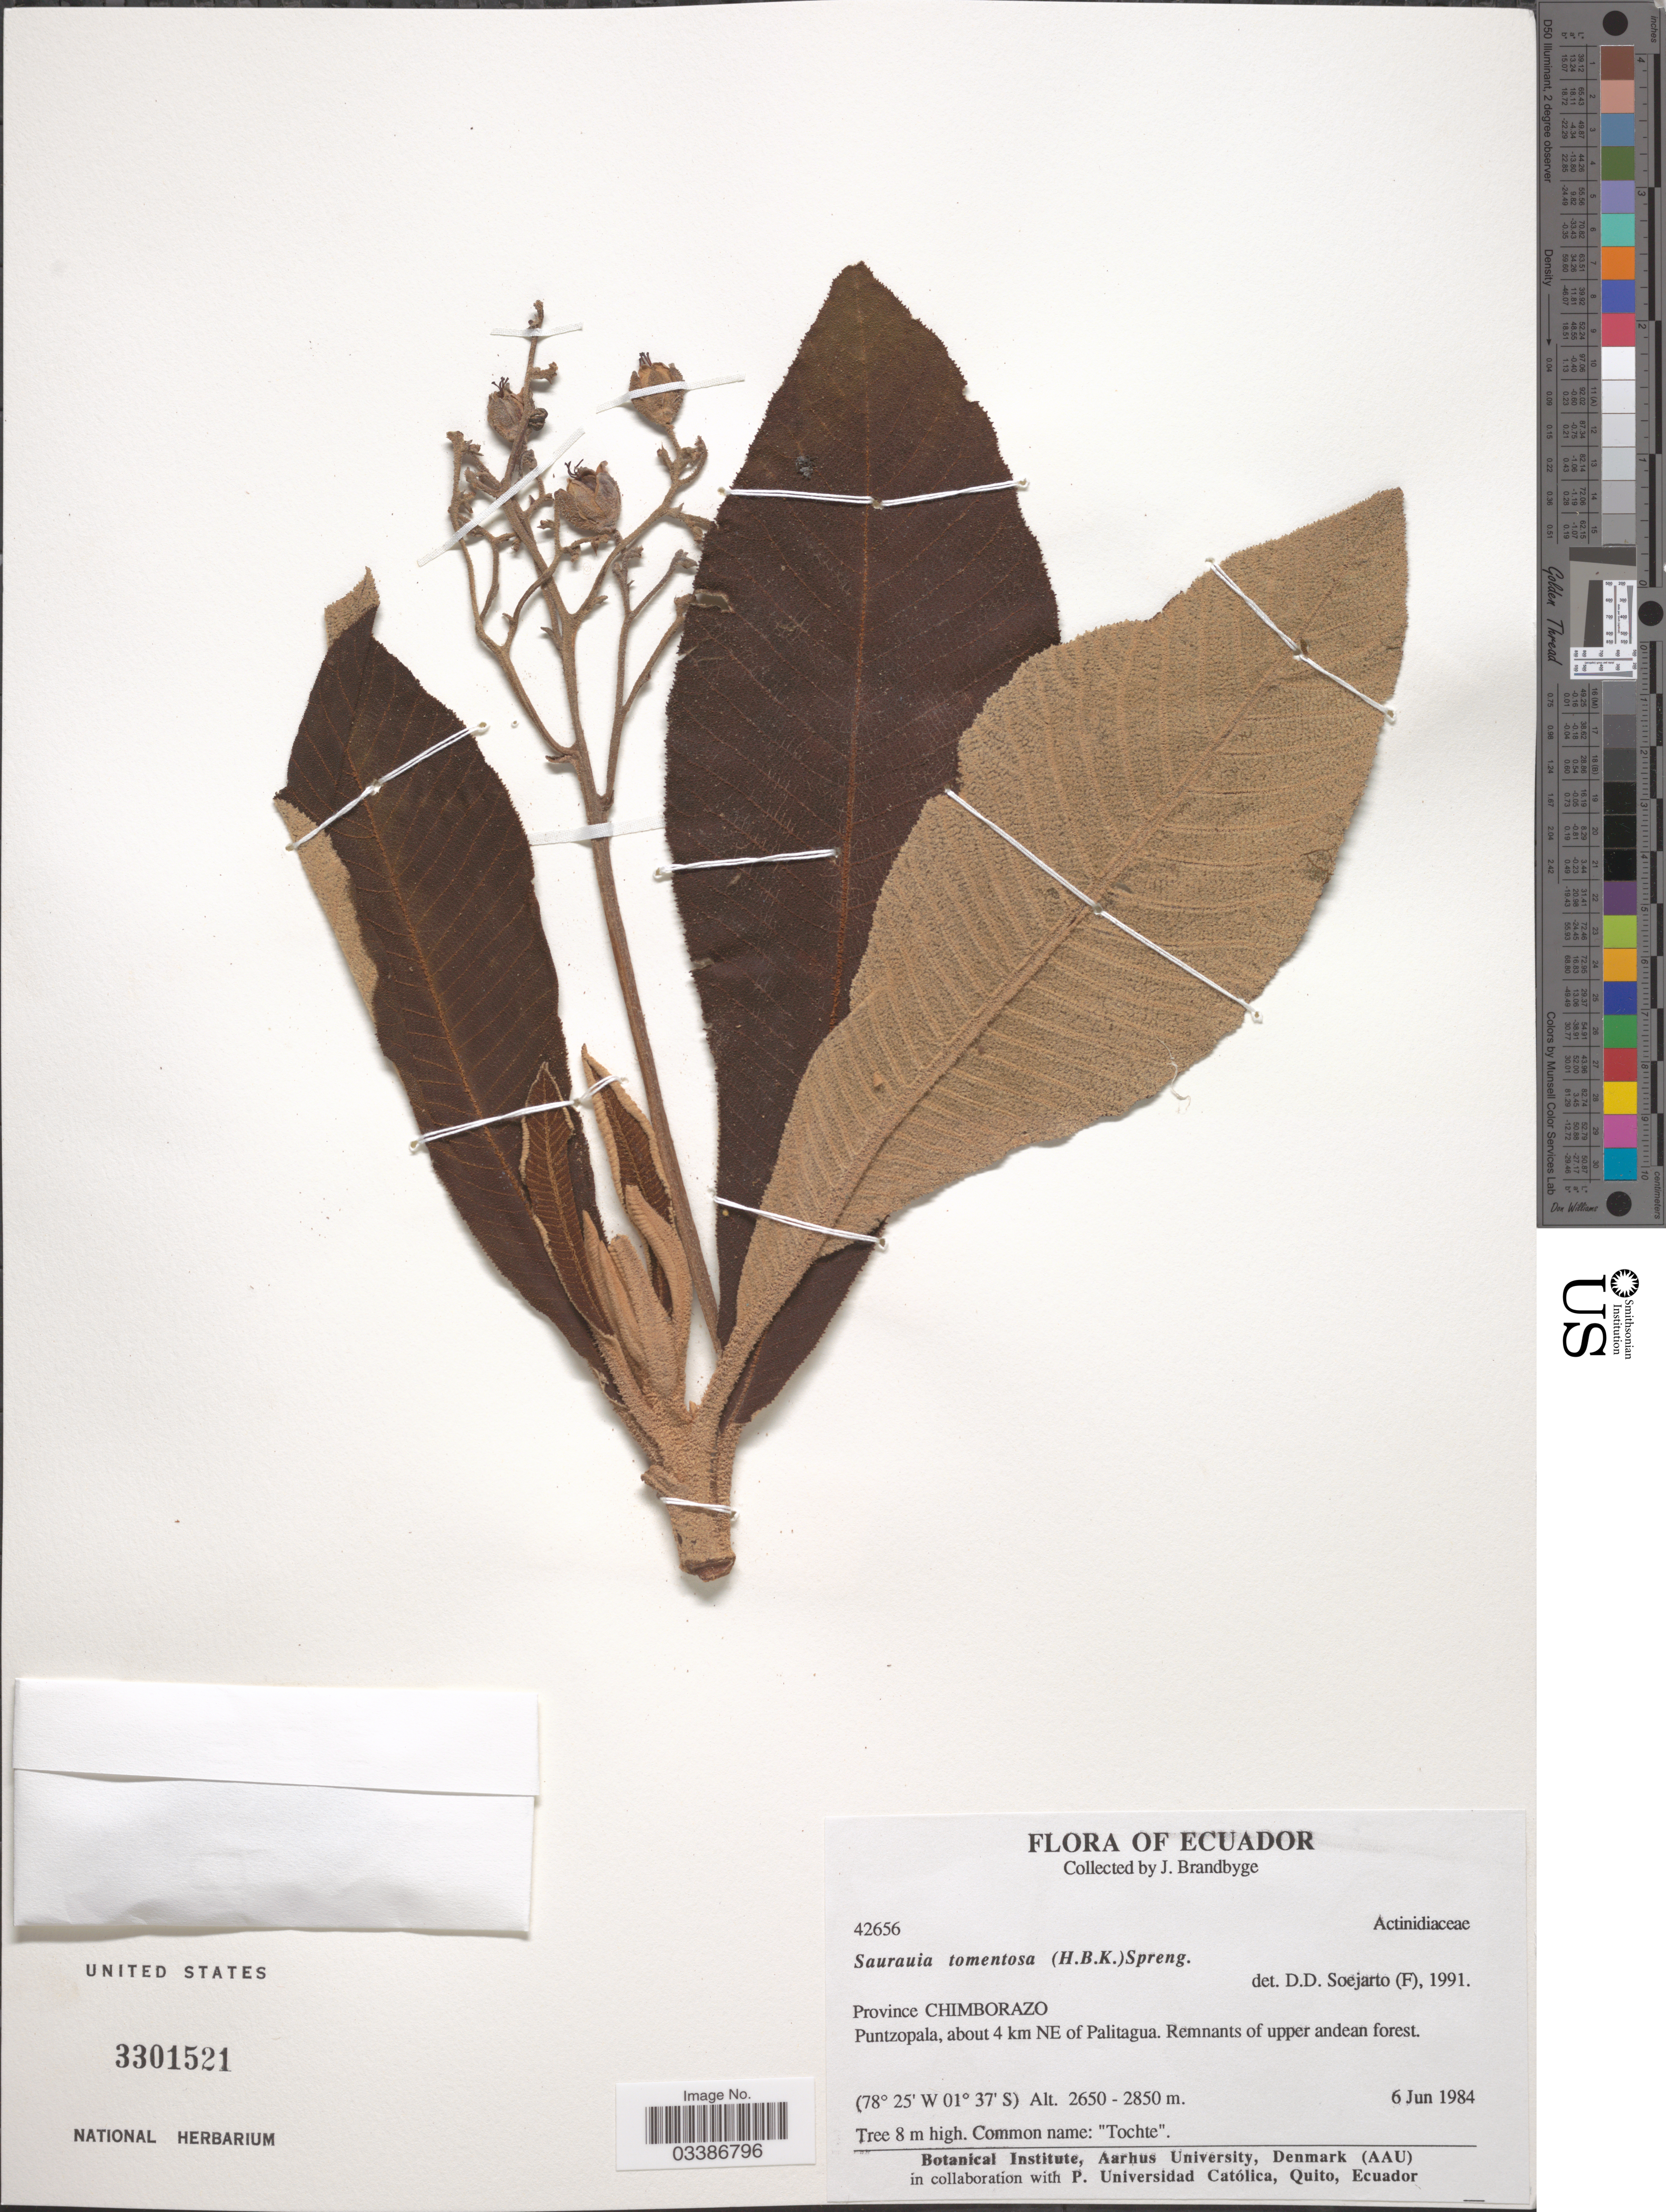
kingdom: Plantae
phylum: Tracheophyta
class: Magnoliopsida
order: Ericales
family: Actinidiaceae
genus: Saurauia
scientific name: Saurauia tomentosa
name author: (Kunth) Spreng.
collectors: J. Brandbyge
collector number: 42656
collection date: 1984-06-06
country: Ecuador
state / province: Chimborazo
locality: Puntzopala, about 4 km NE of Palitagua.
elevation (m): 2650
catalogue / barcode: US 3301521